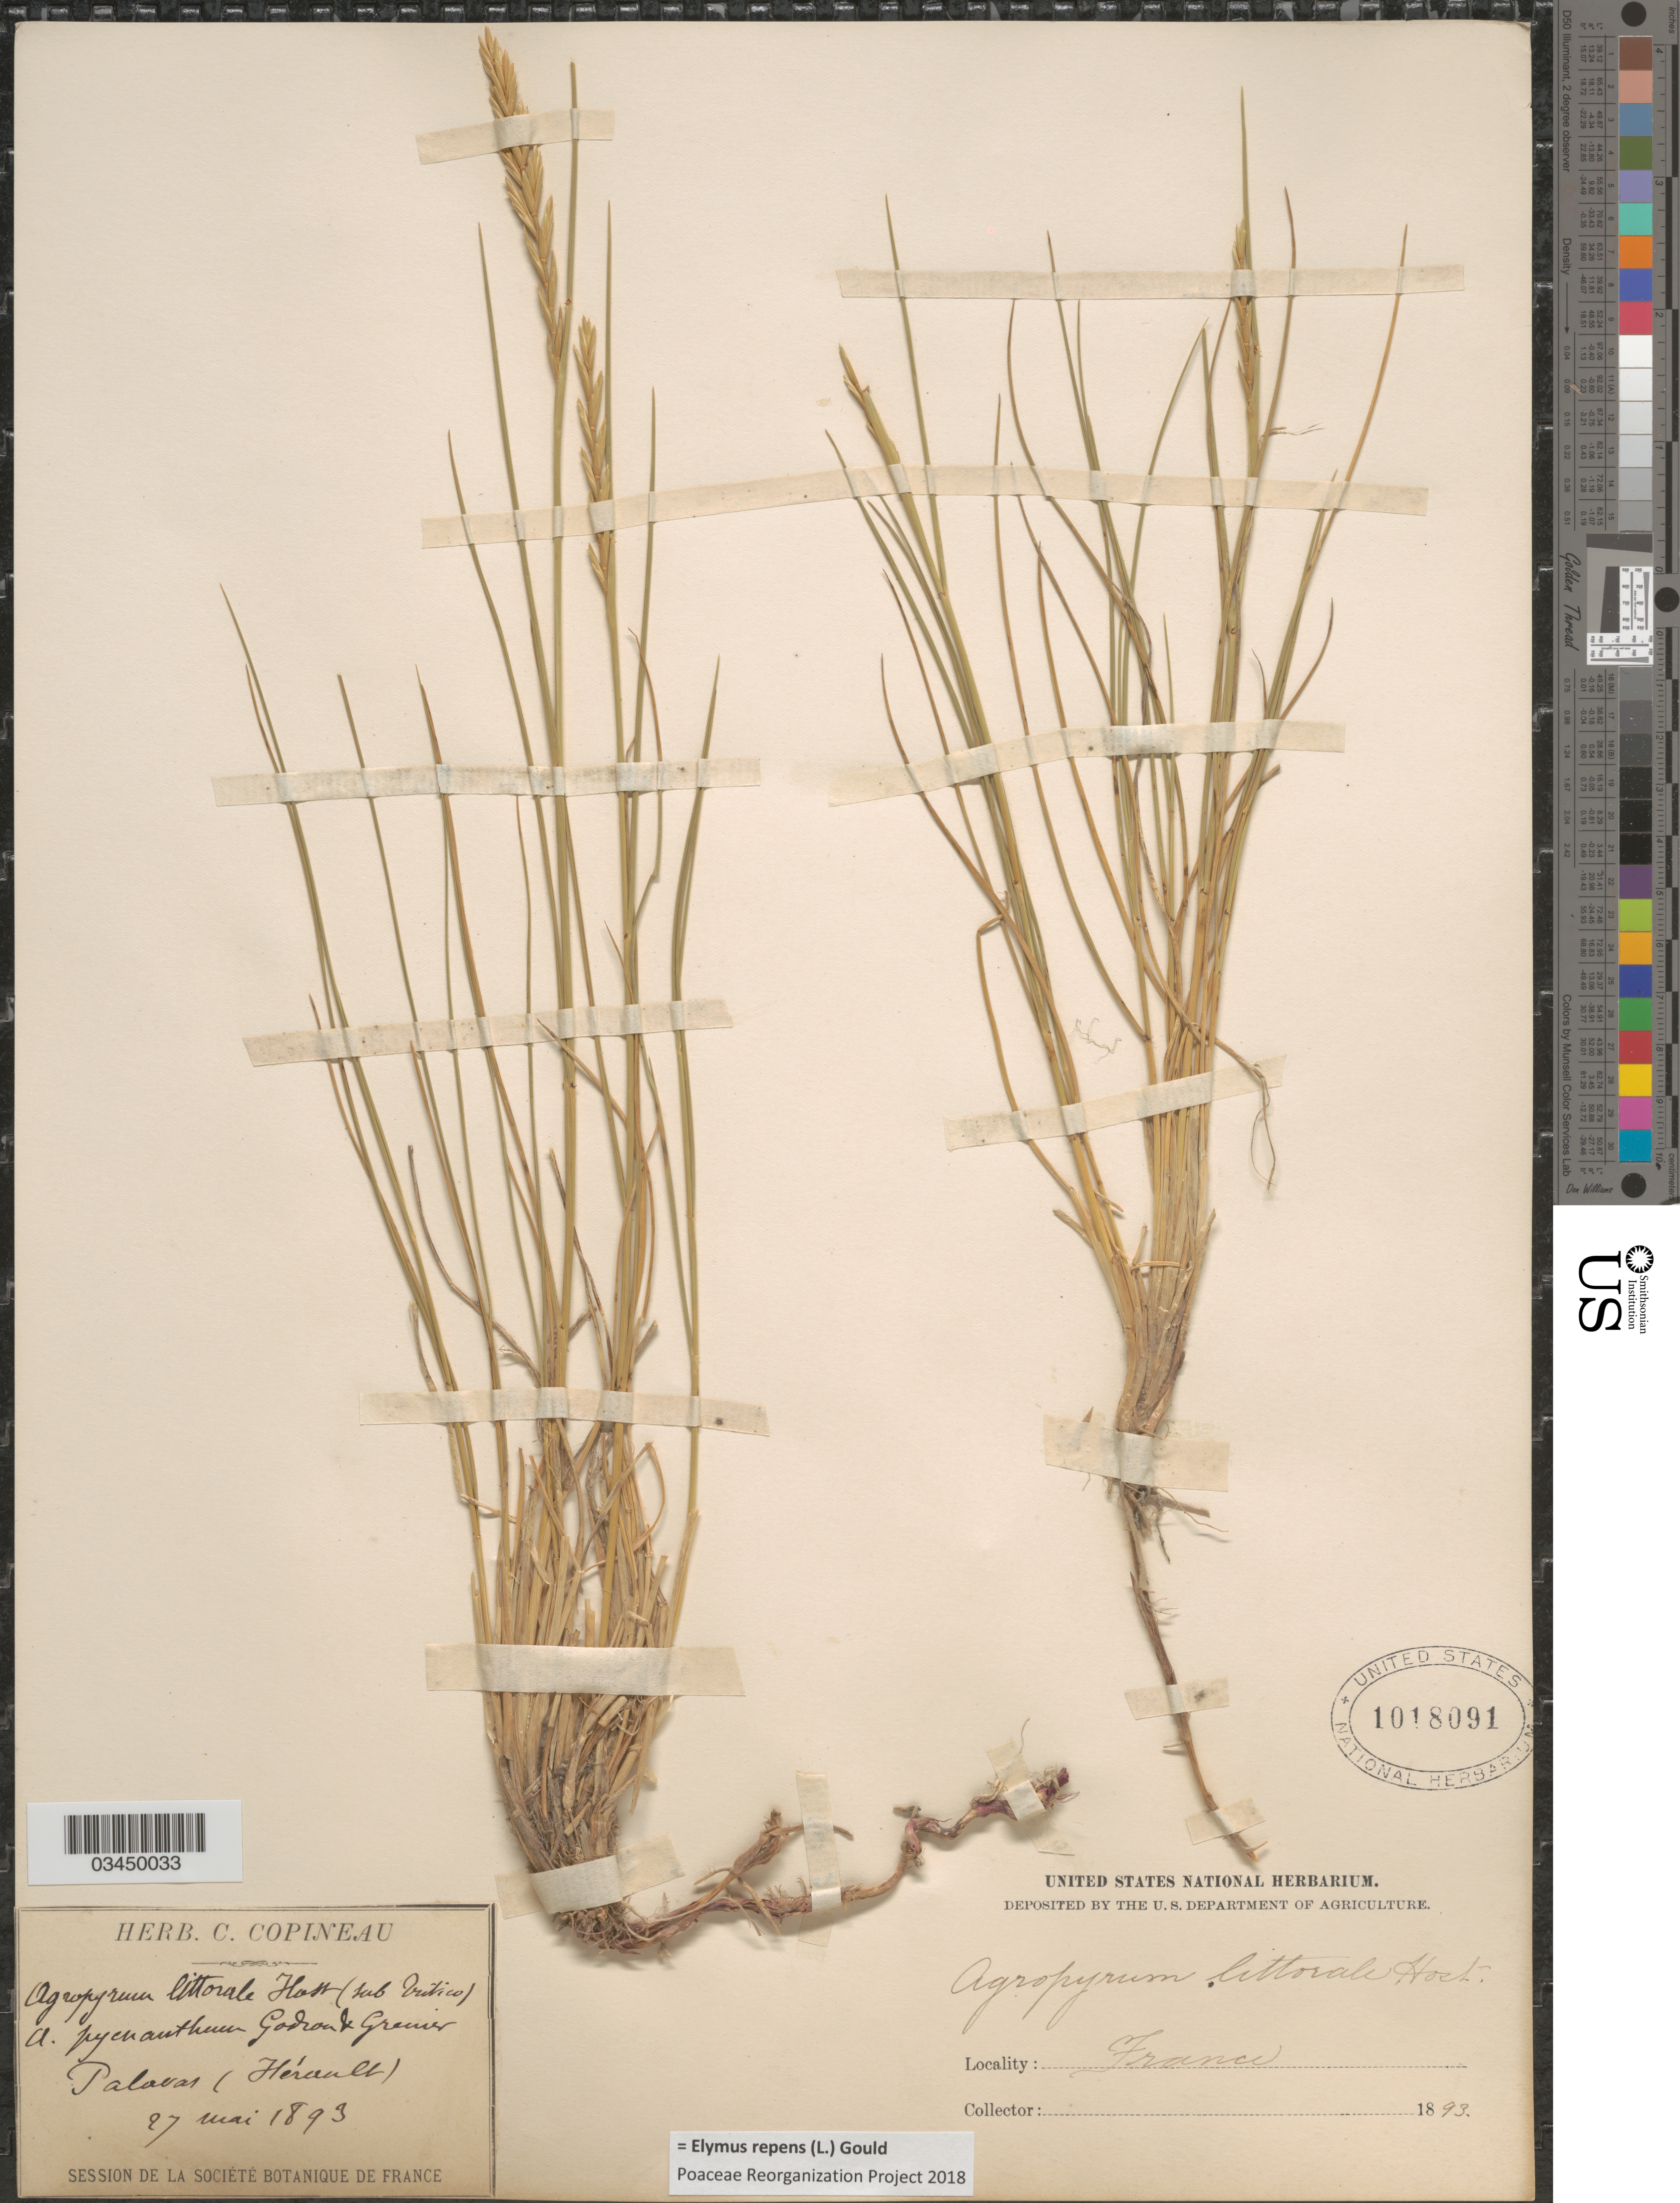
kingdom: Plantae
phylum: Tracheophyta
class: Liliopsida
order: Poales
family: Poaceae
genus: Elymus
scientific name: Elymus repens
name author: (L.) Gould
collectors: ex herb. C. Copineau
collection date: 1893-05-27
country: France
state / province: Occitanie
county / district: Hérault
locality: Palavas (Hérault).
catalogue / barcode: US 1018091